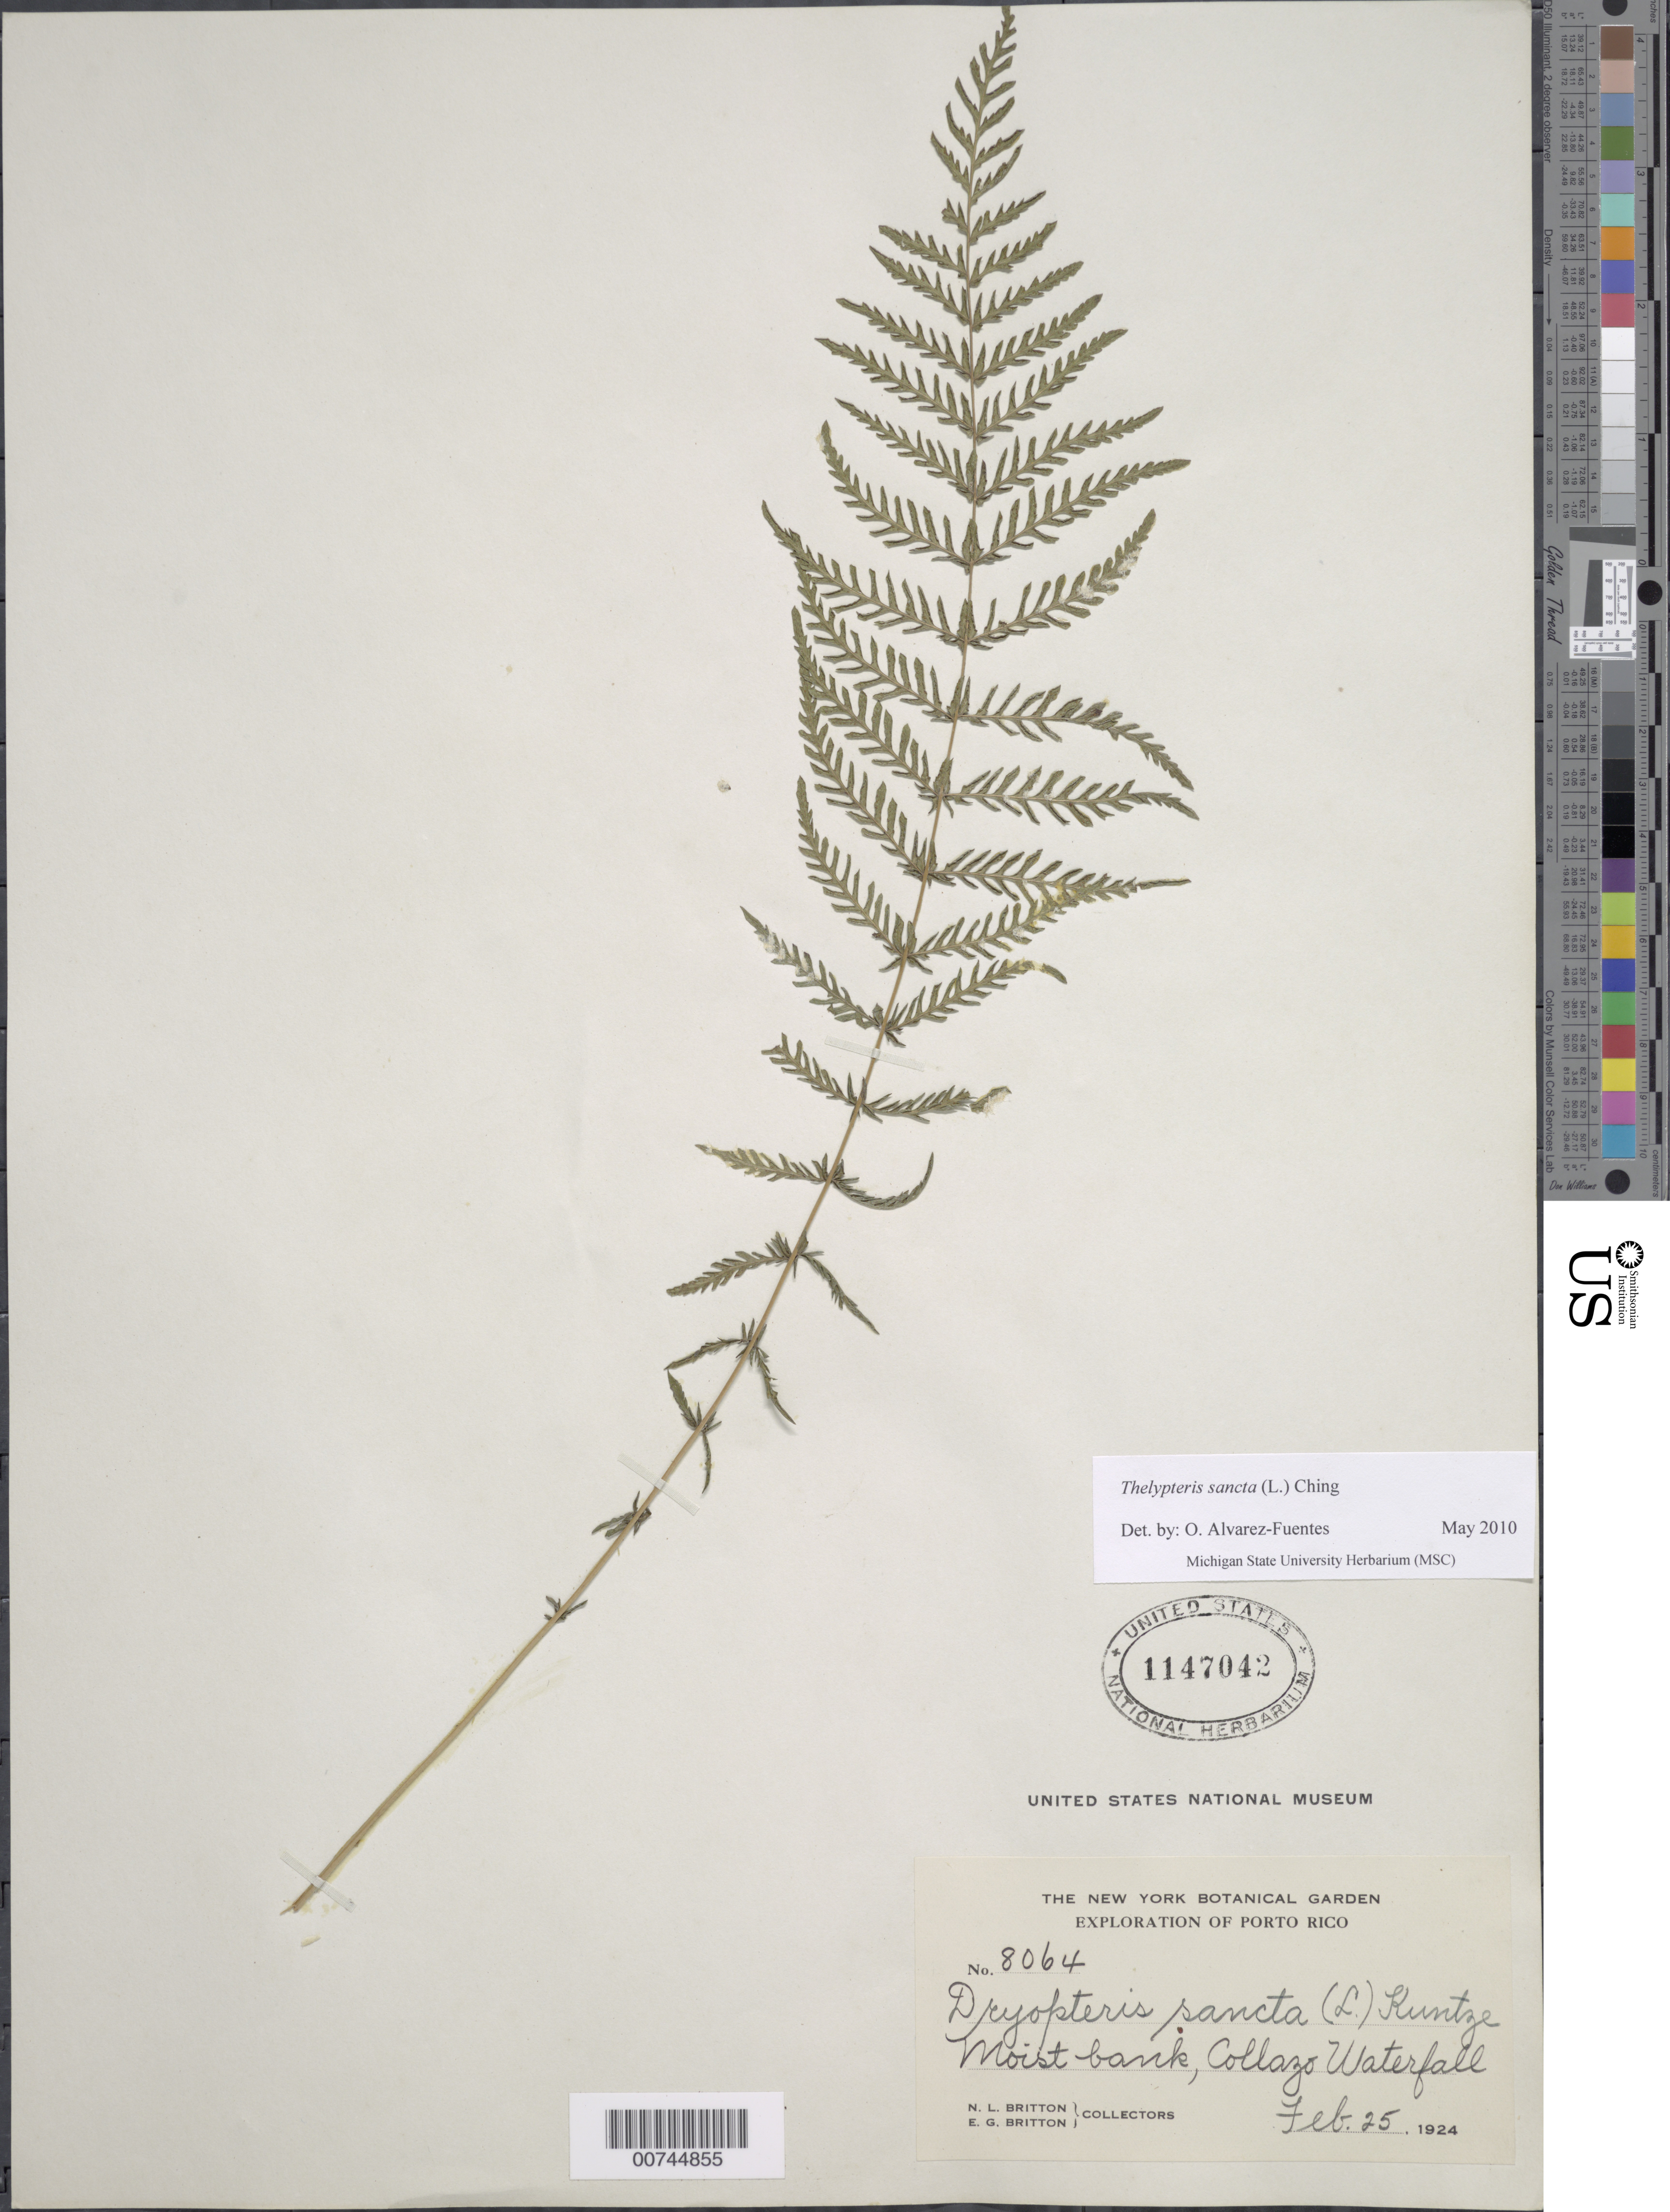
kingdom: Plantae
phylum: Tracheophyta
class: Polypodiopsida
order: Polypodiales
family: Thelypteridaceae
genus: Amauropelta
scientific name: Amauropelta sancta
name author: (L.) Pic. Serm.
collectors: N. Britton & E. G. Britton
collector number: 8064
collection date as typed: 25 Feb 1924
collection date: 1924-02-25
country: Puerto Rico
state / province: San Sebastián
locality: Collazo Waterfall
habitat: Moist bank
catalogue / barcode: US 1147042